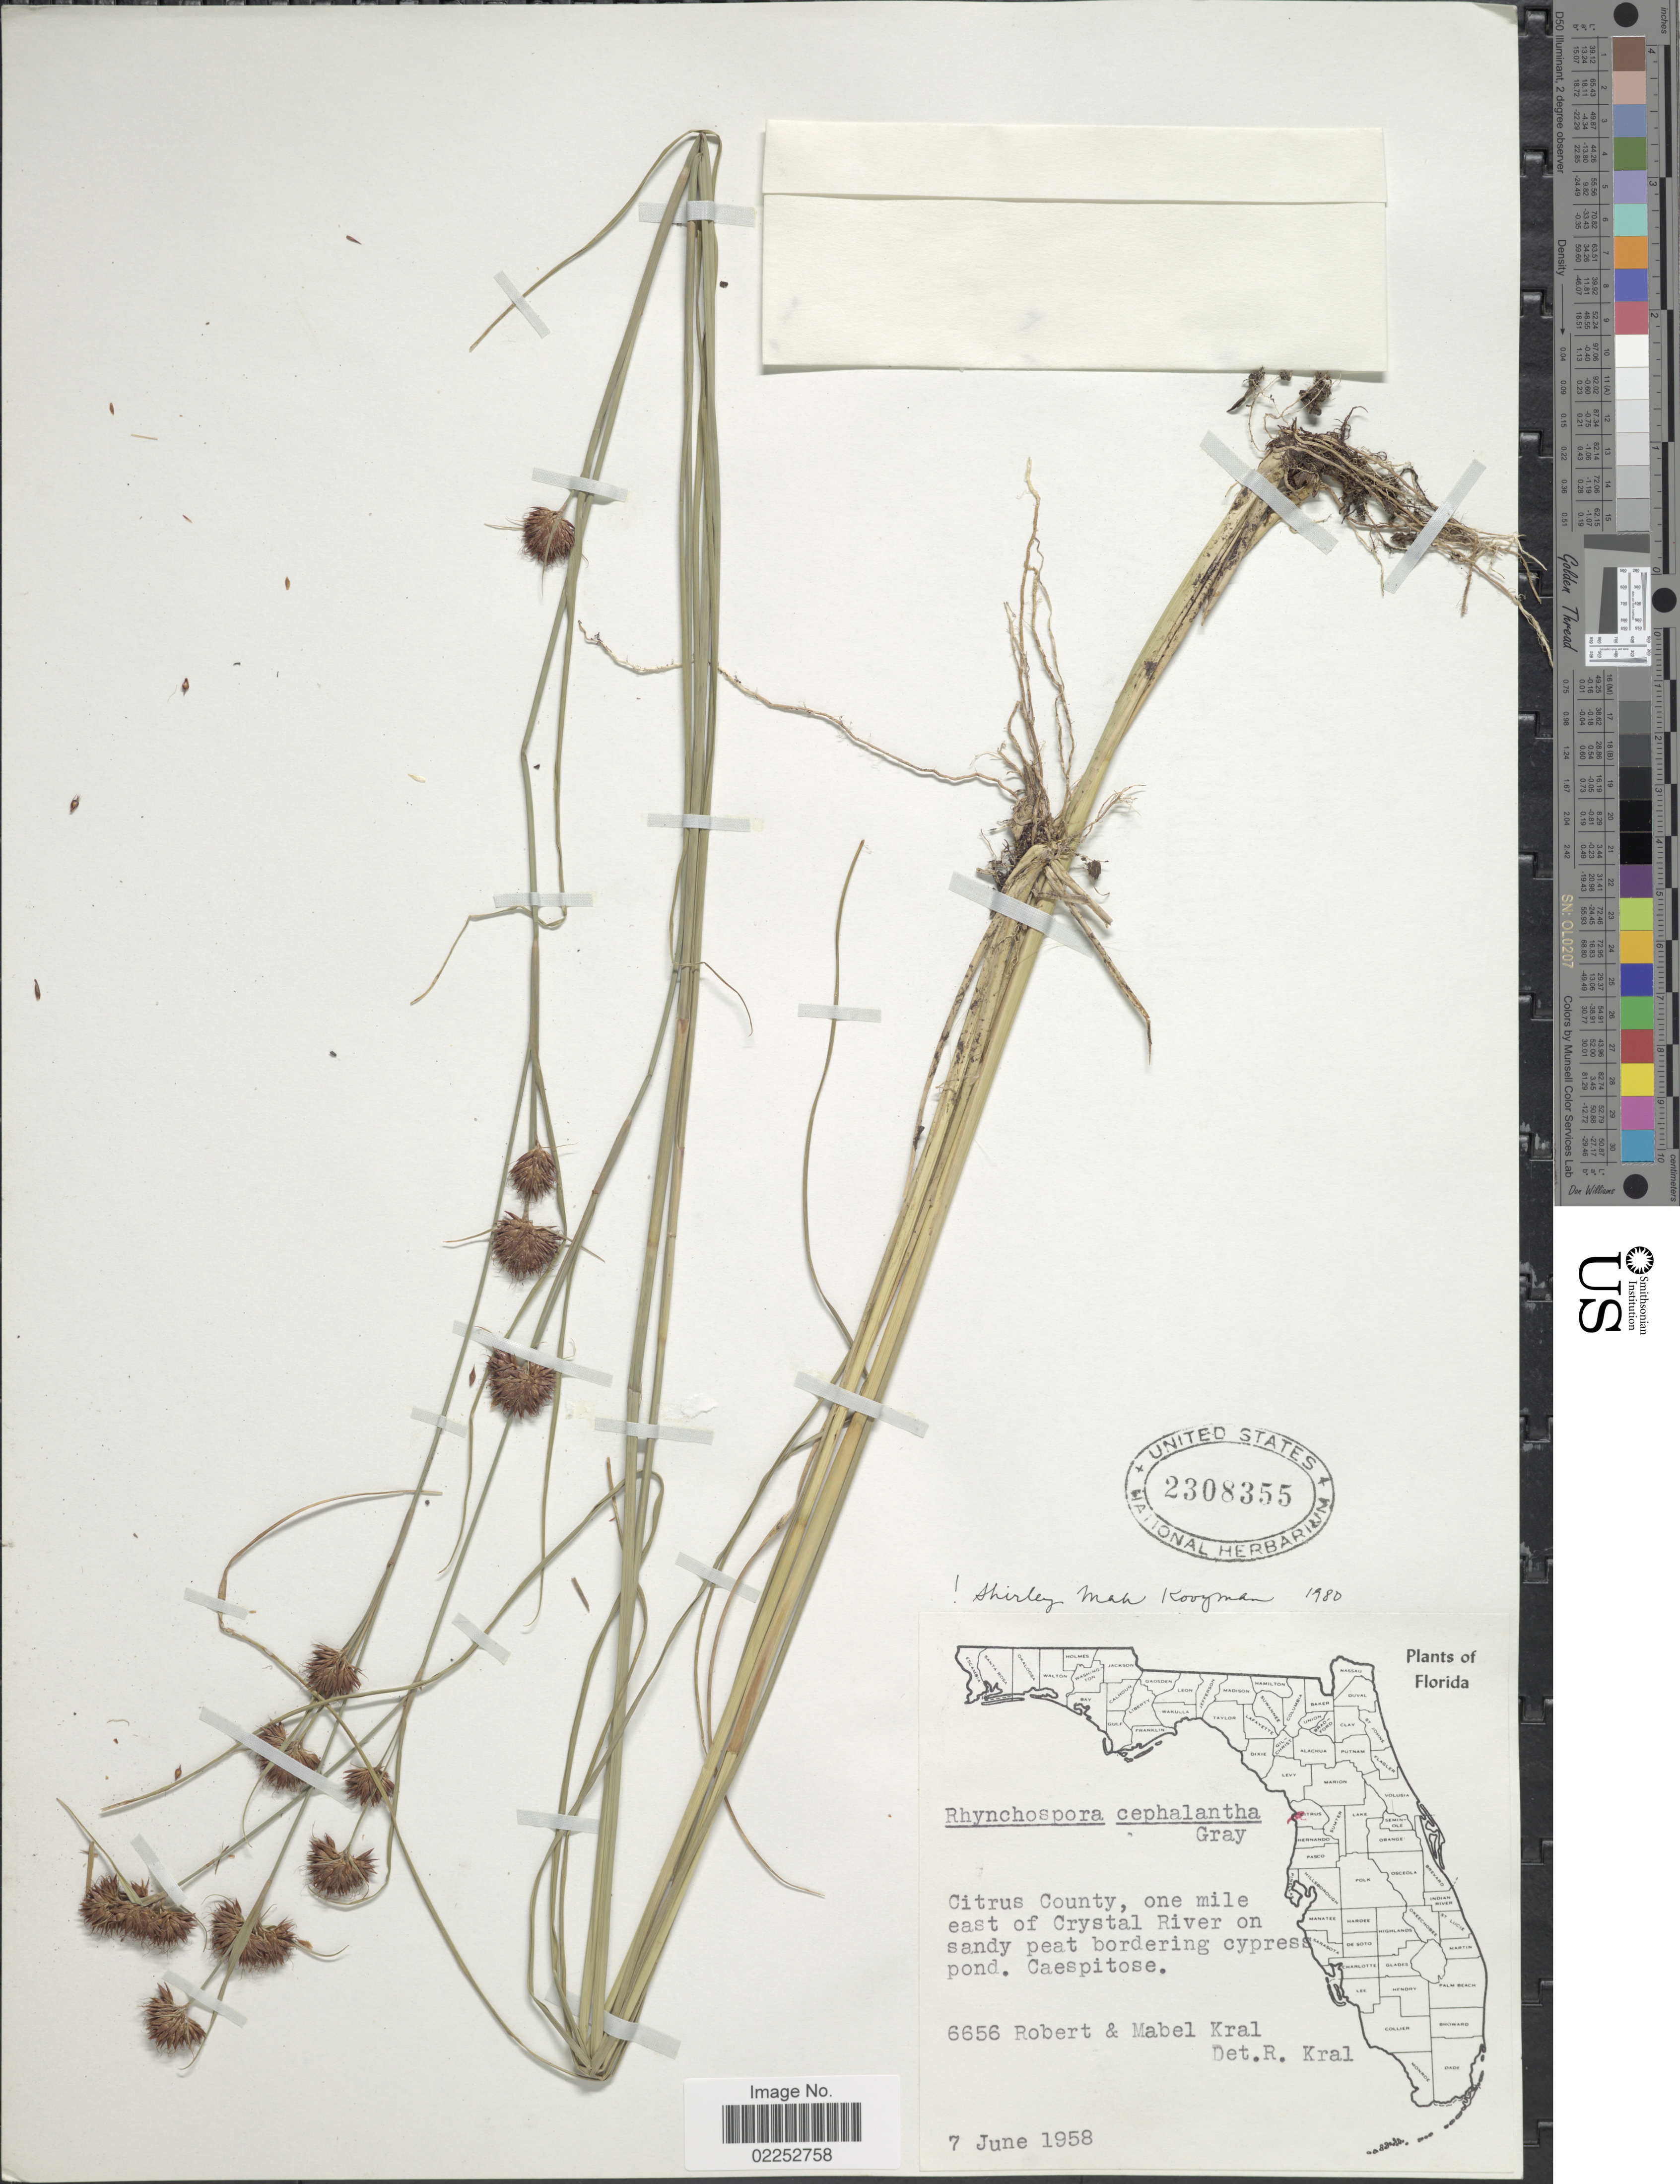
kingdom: Plantae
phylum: Tracheophyta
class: Liliopsida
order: Poales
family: Cyperaceae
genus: Rhynchospora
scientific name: Rhynchospora cephalantha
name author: A. Gray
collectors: R. Kral & M. Kral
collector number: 6656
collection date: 1958-06-07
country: United States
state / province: Florida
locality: Citrus County, one mile east of Crystal River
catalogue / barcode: US 2308355